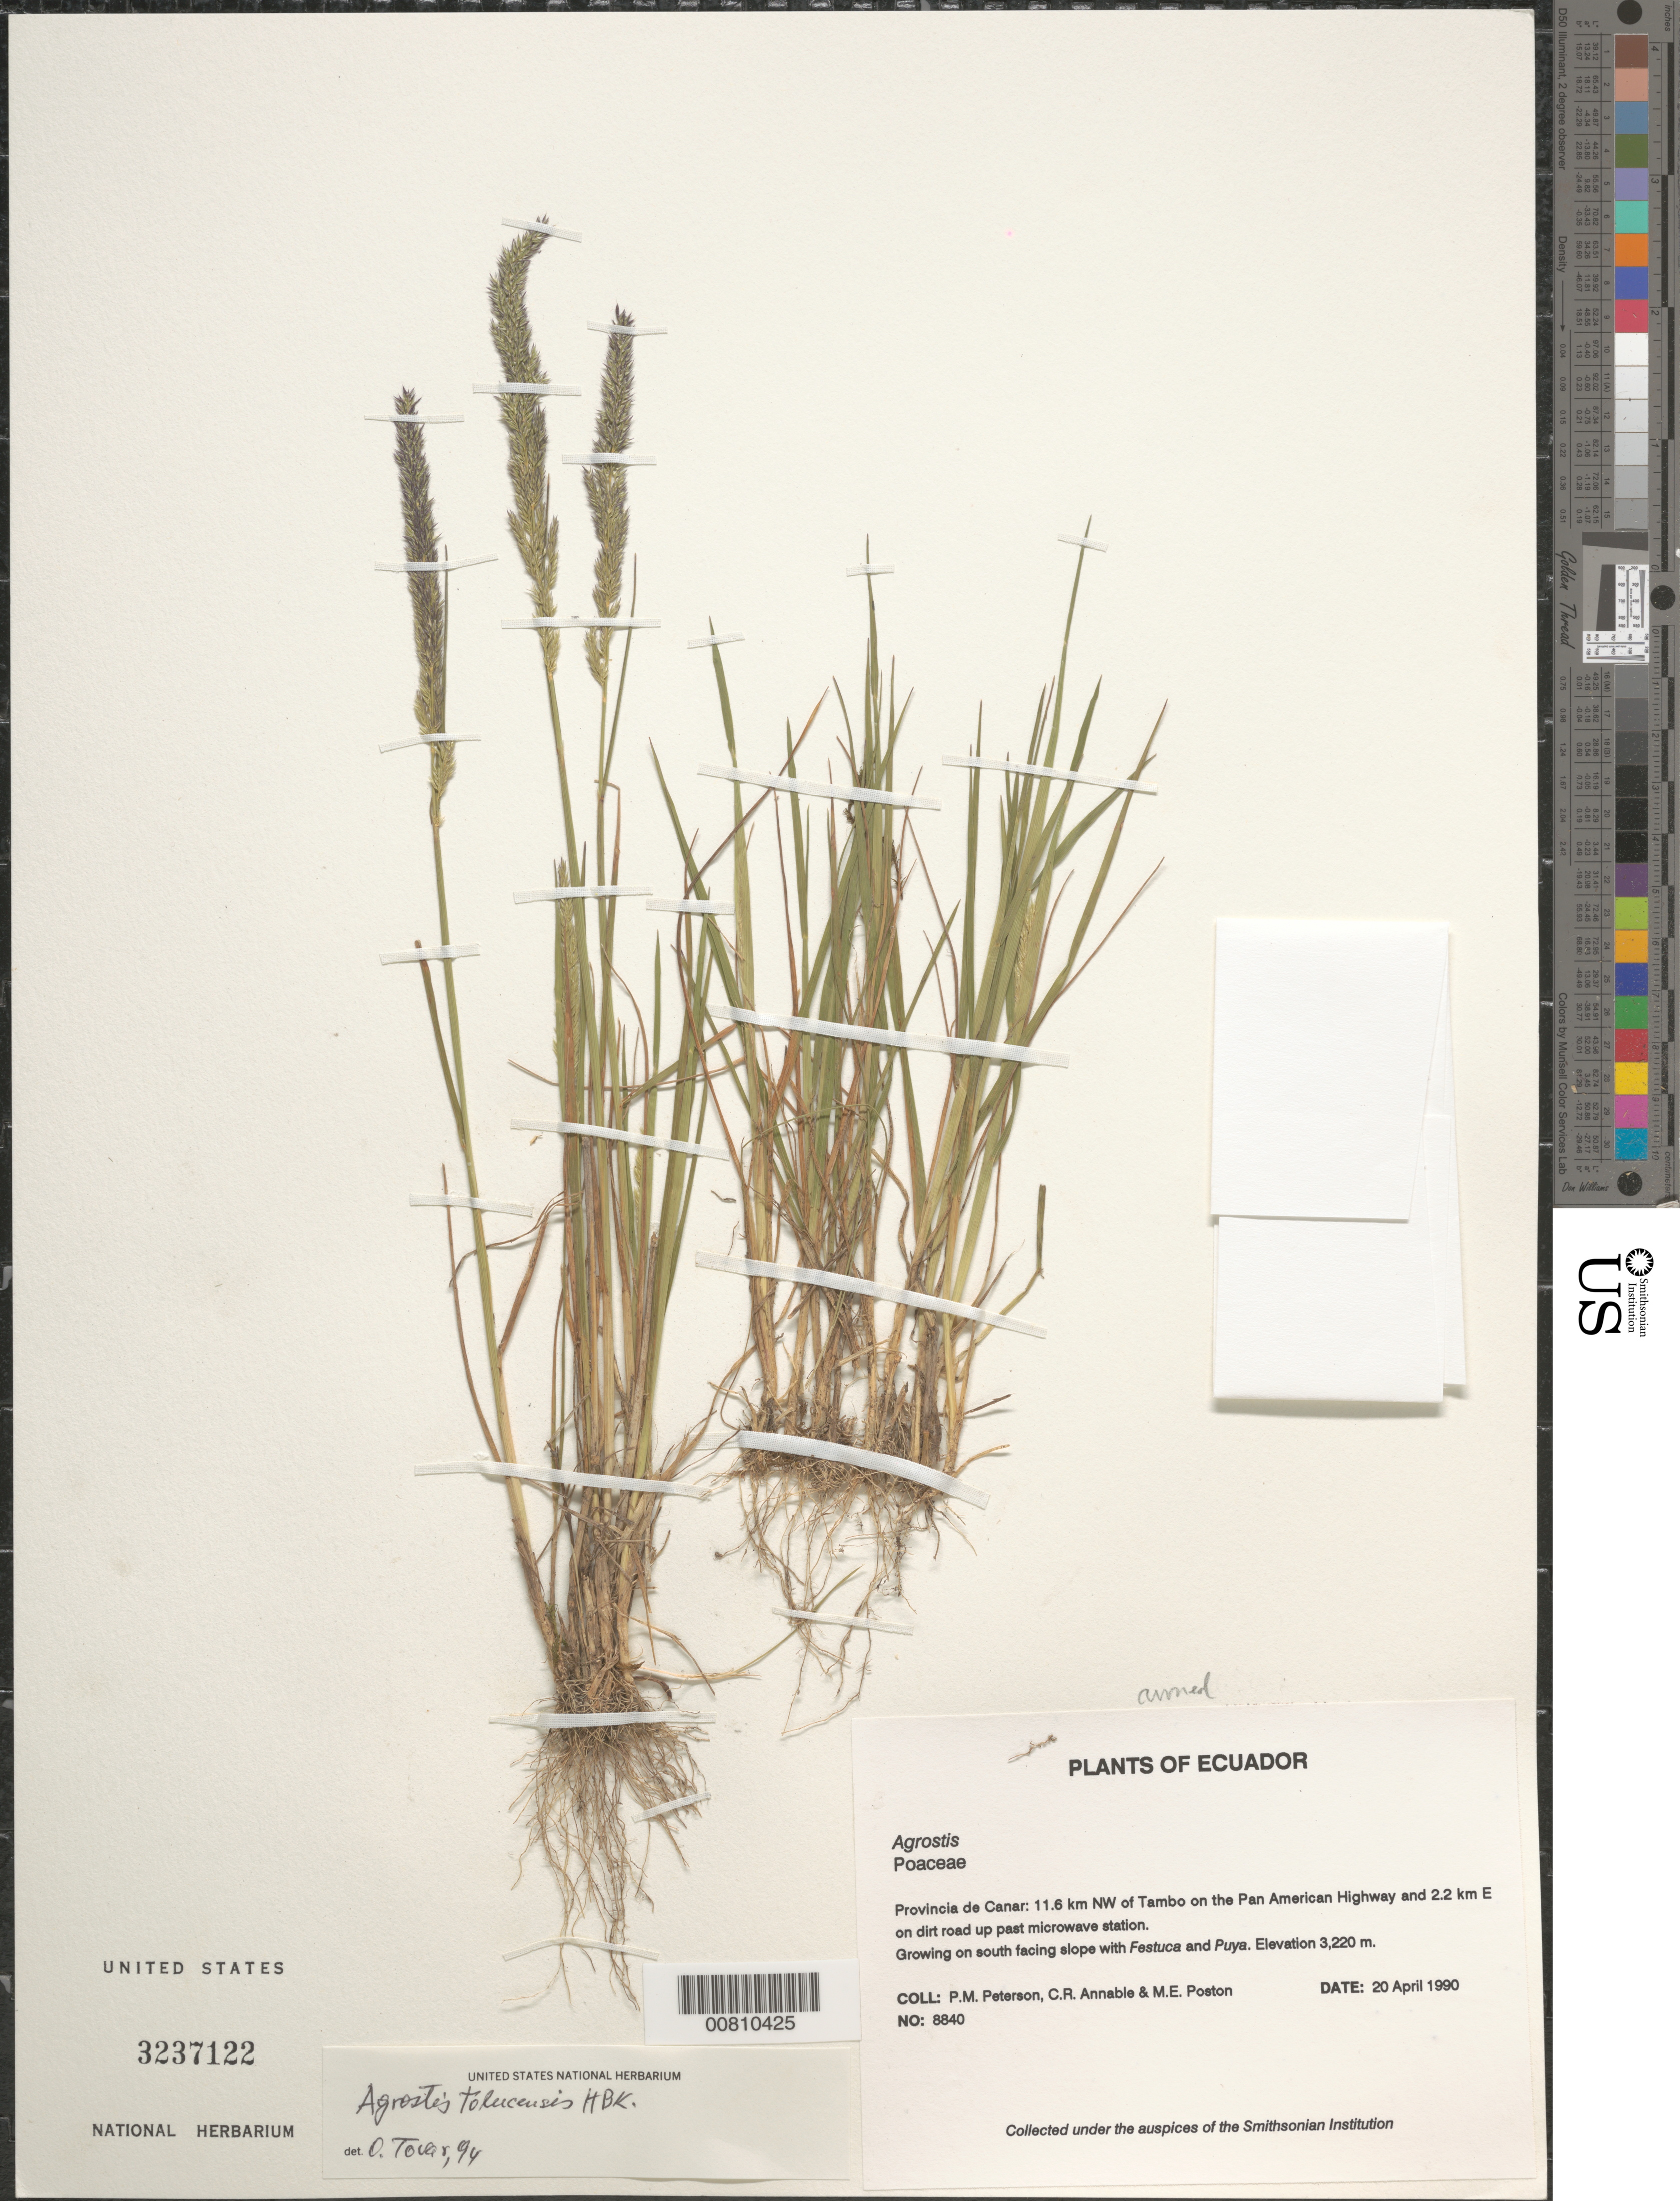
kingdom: Plantae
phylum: Tracheophyta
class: Liliopsida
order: Poales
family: Poaceae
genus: Agrostis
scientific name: Agrostis tolucensis Kunth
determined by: Tovar, Óscar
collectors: P. M. Peterson, C. R. Annable & M. Poston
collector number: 08840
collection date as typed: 20 Apr 1990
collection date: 1990-04-20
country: Ecuador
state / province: Cañar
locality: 11.6 km NW of Tambo on the Pan American Highway and 2.2 km E on dirt road up past microwave station.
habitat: Growing on south facing slope with Festuca and Puya.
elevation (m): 3220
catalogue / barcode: US 3237122